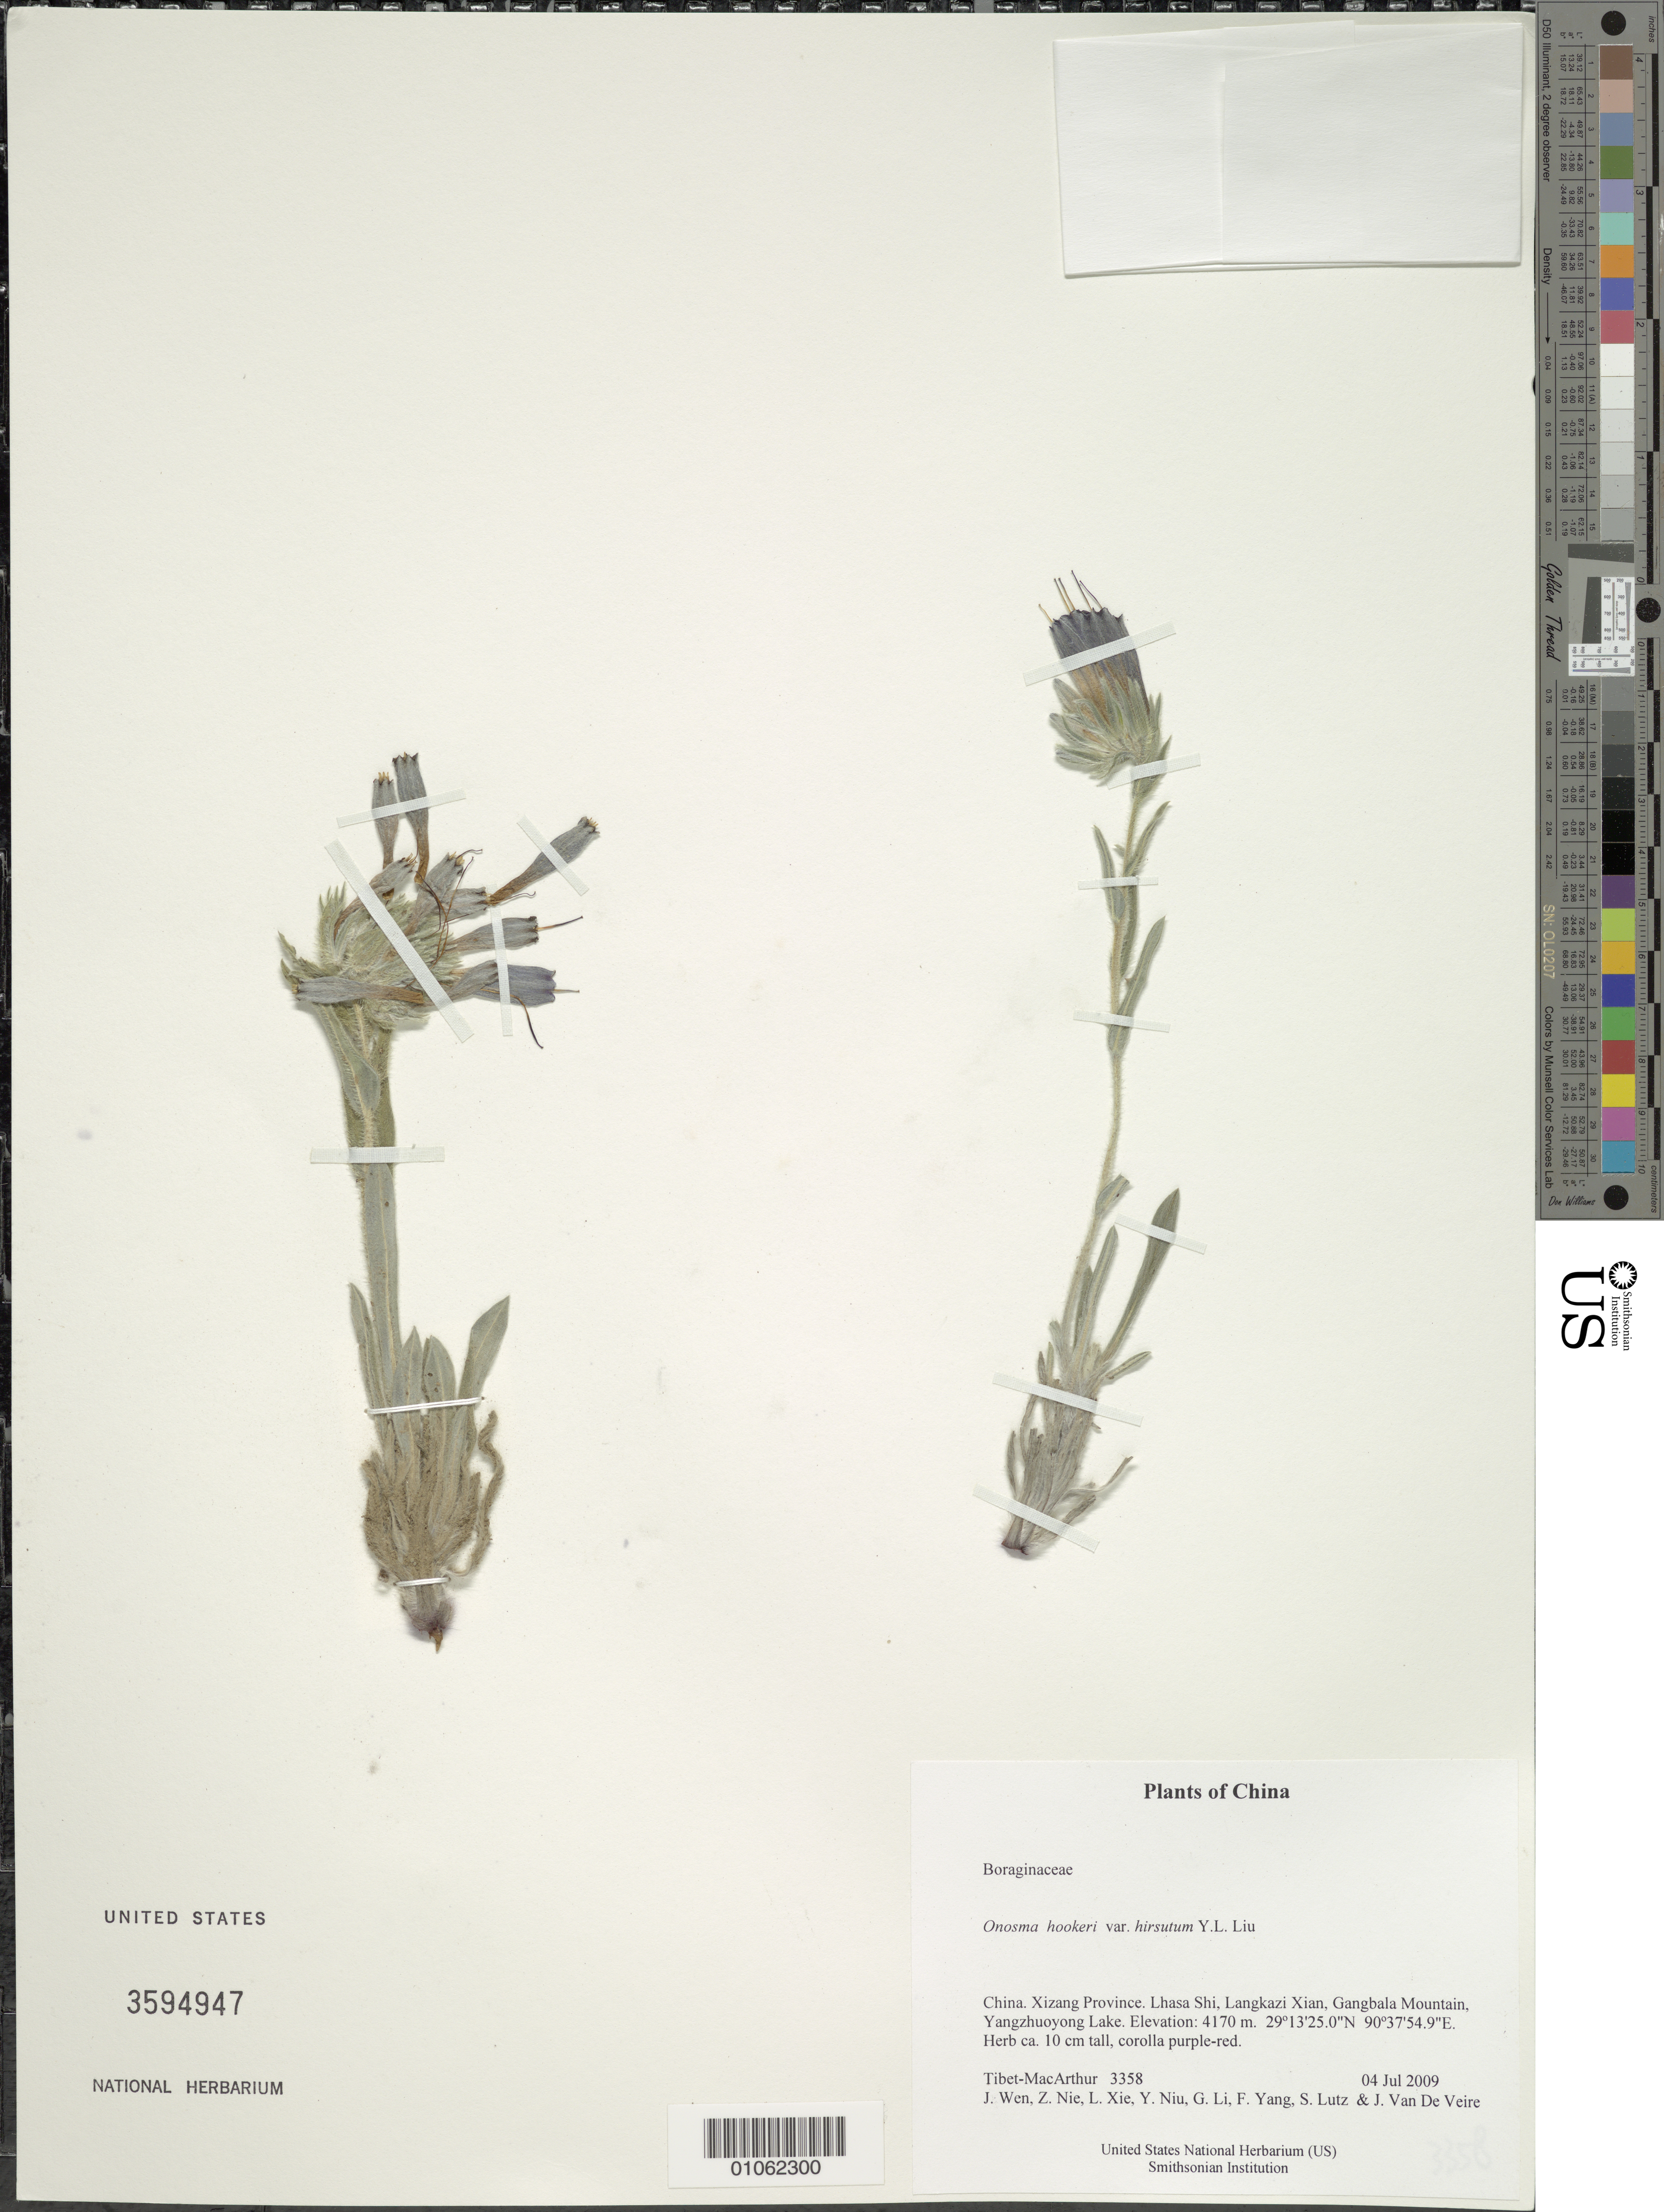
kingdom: Plantae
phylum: Tracheophyta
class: Magnoliopsida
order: Boraginales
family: Boraginaceae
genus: Onosma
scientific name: Onosma hookeri var. hirsutum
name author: Y.L. Liu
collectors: Tibet-MacArthur, J. Wen, Z. Nie, L. Xie, Y. Niu, G. Li, F. Yang, S. Lutz & J. Van De Veire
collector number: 3358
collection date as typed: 04 Jul 2009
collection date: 2009-07-04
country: China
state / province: Xizang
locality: Lhasa Shi, Langkazi Xian, Gangbala Mountain, Yangzhuoyong Lake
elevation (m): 4170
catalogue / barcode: US 3594947